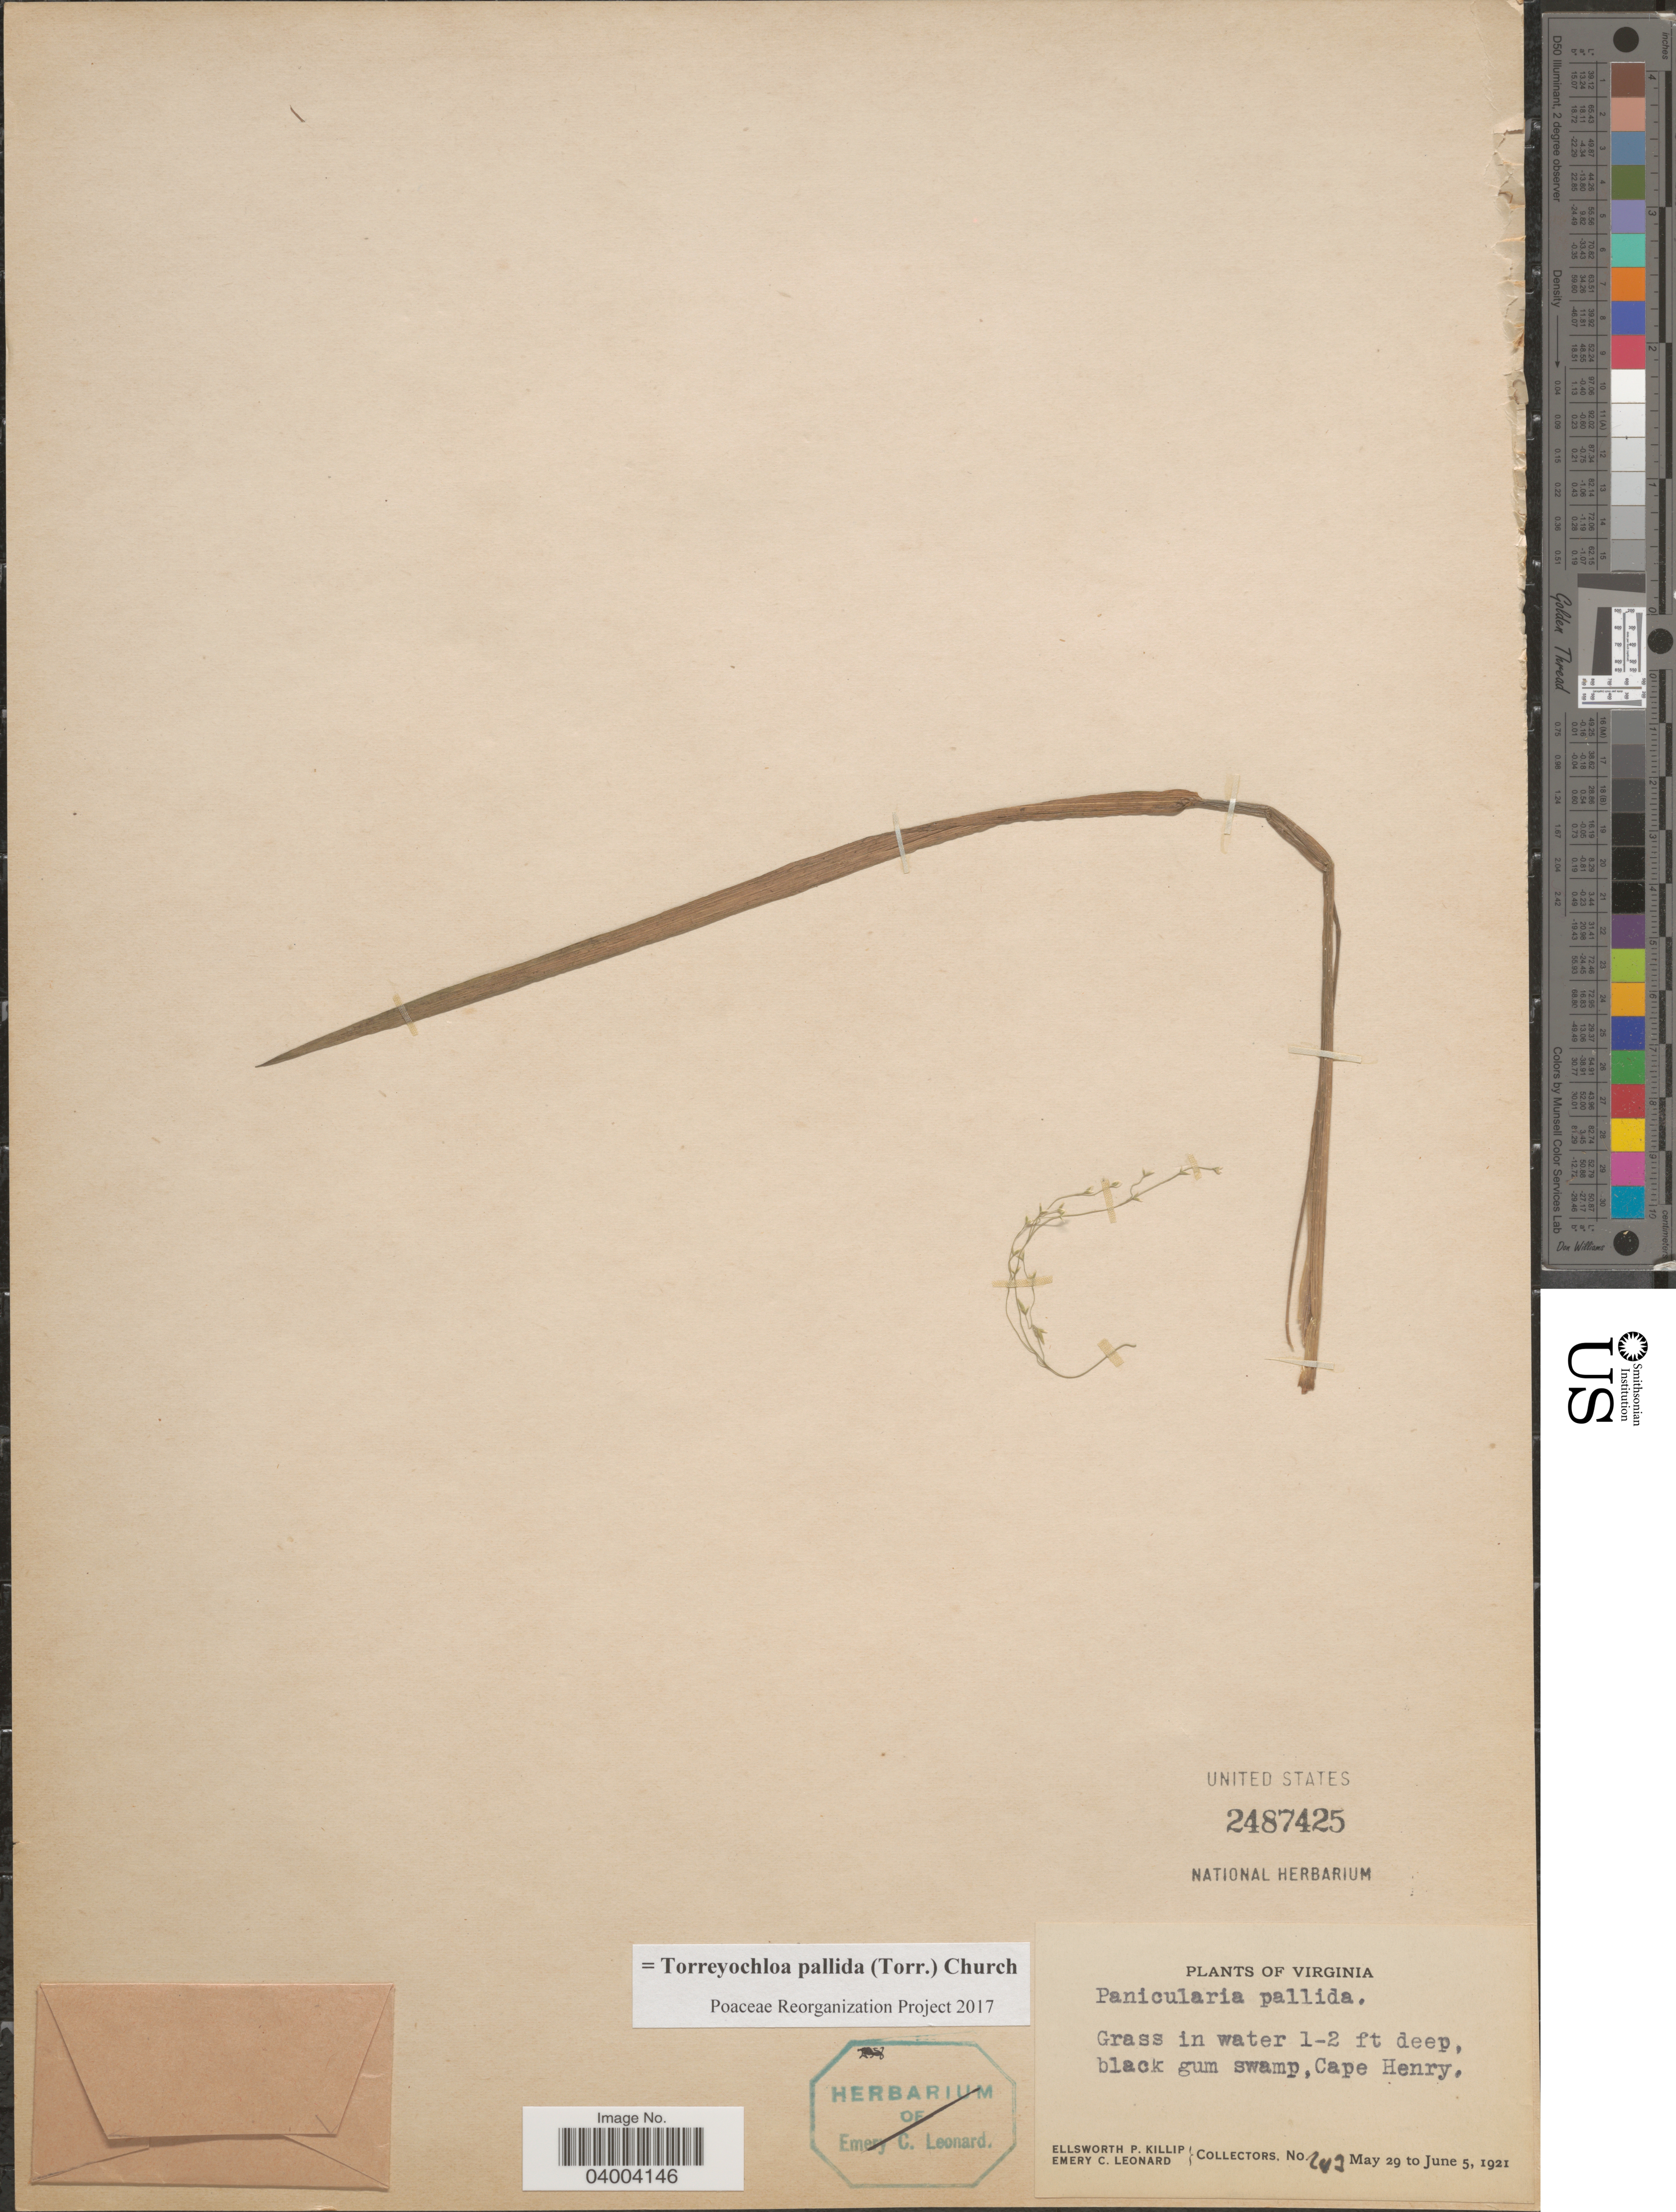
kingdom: Plantae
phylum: Tracheophyta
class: Liliopsida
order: Poales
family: Poaceae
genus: Torreyochloa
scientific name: Torreyochloa pallida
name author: (Torr.) G.L. Church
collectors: E. P. Killip & E. C. Leonard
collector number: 243*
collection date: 1921-05-29/1921-06-05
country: United States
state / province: Virginia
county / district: City of Virginia Beach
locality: Cape Henry.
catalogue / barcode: US 2487425